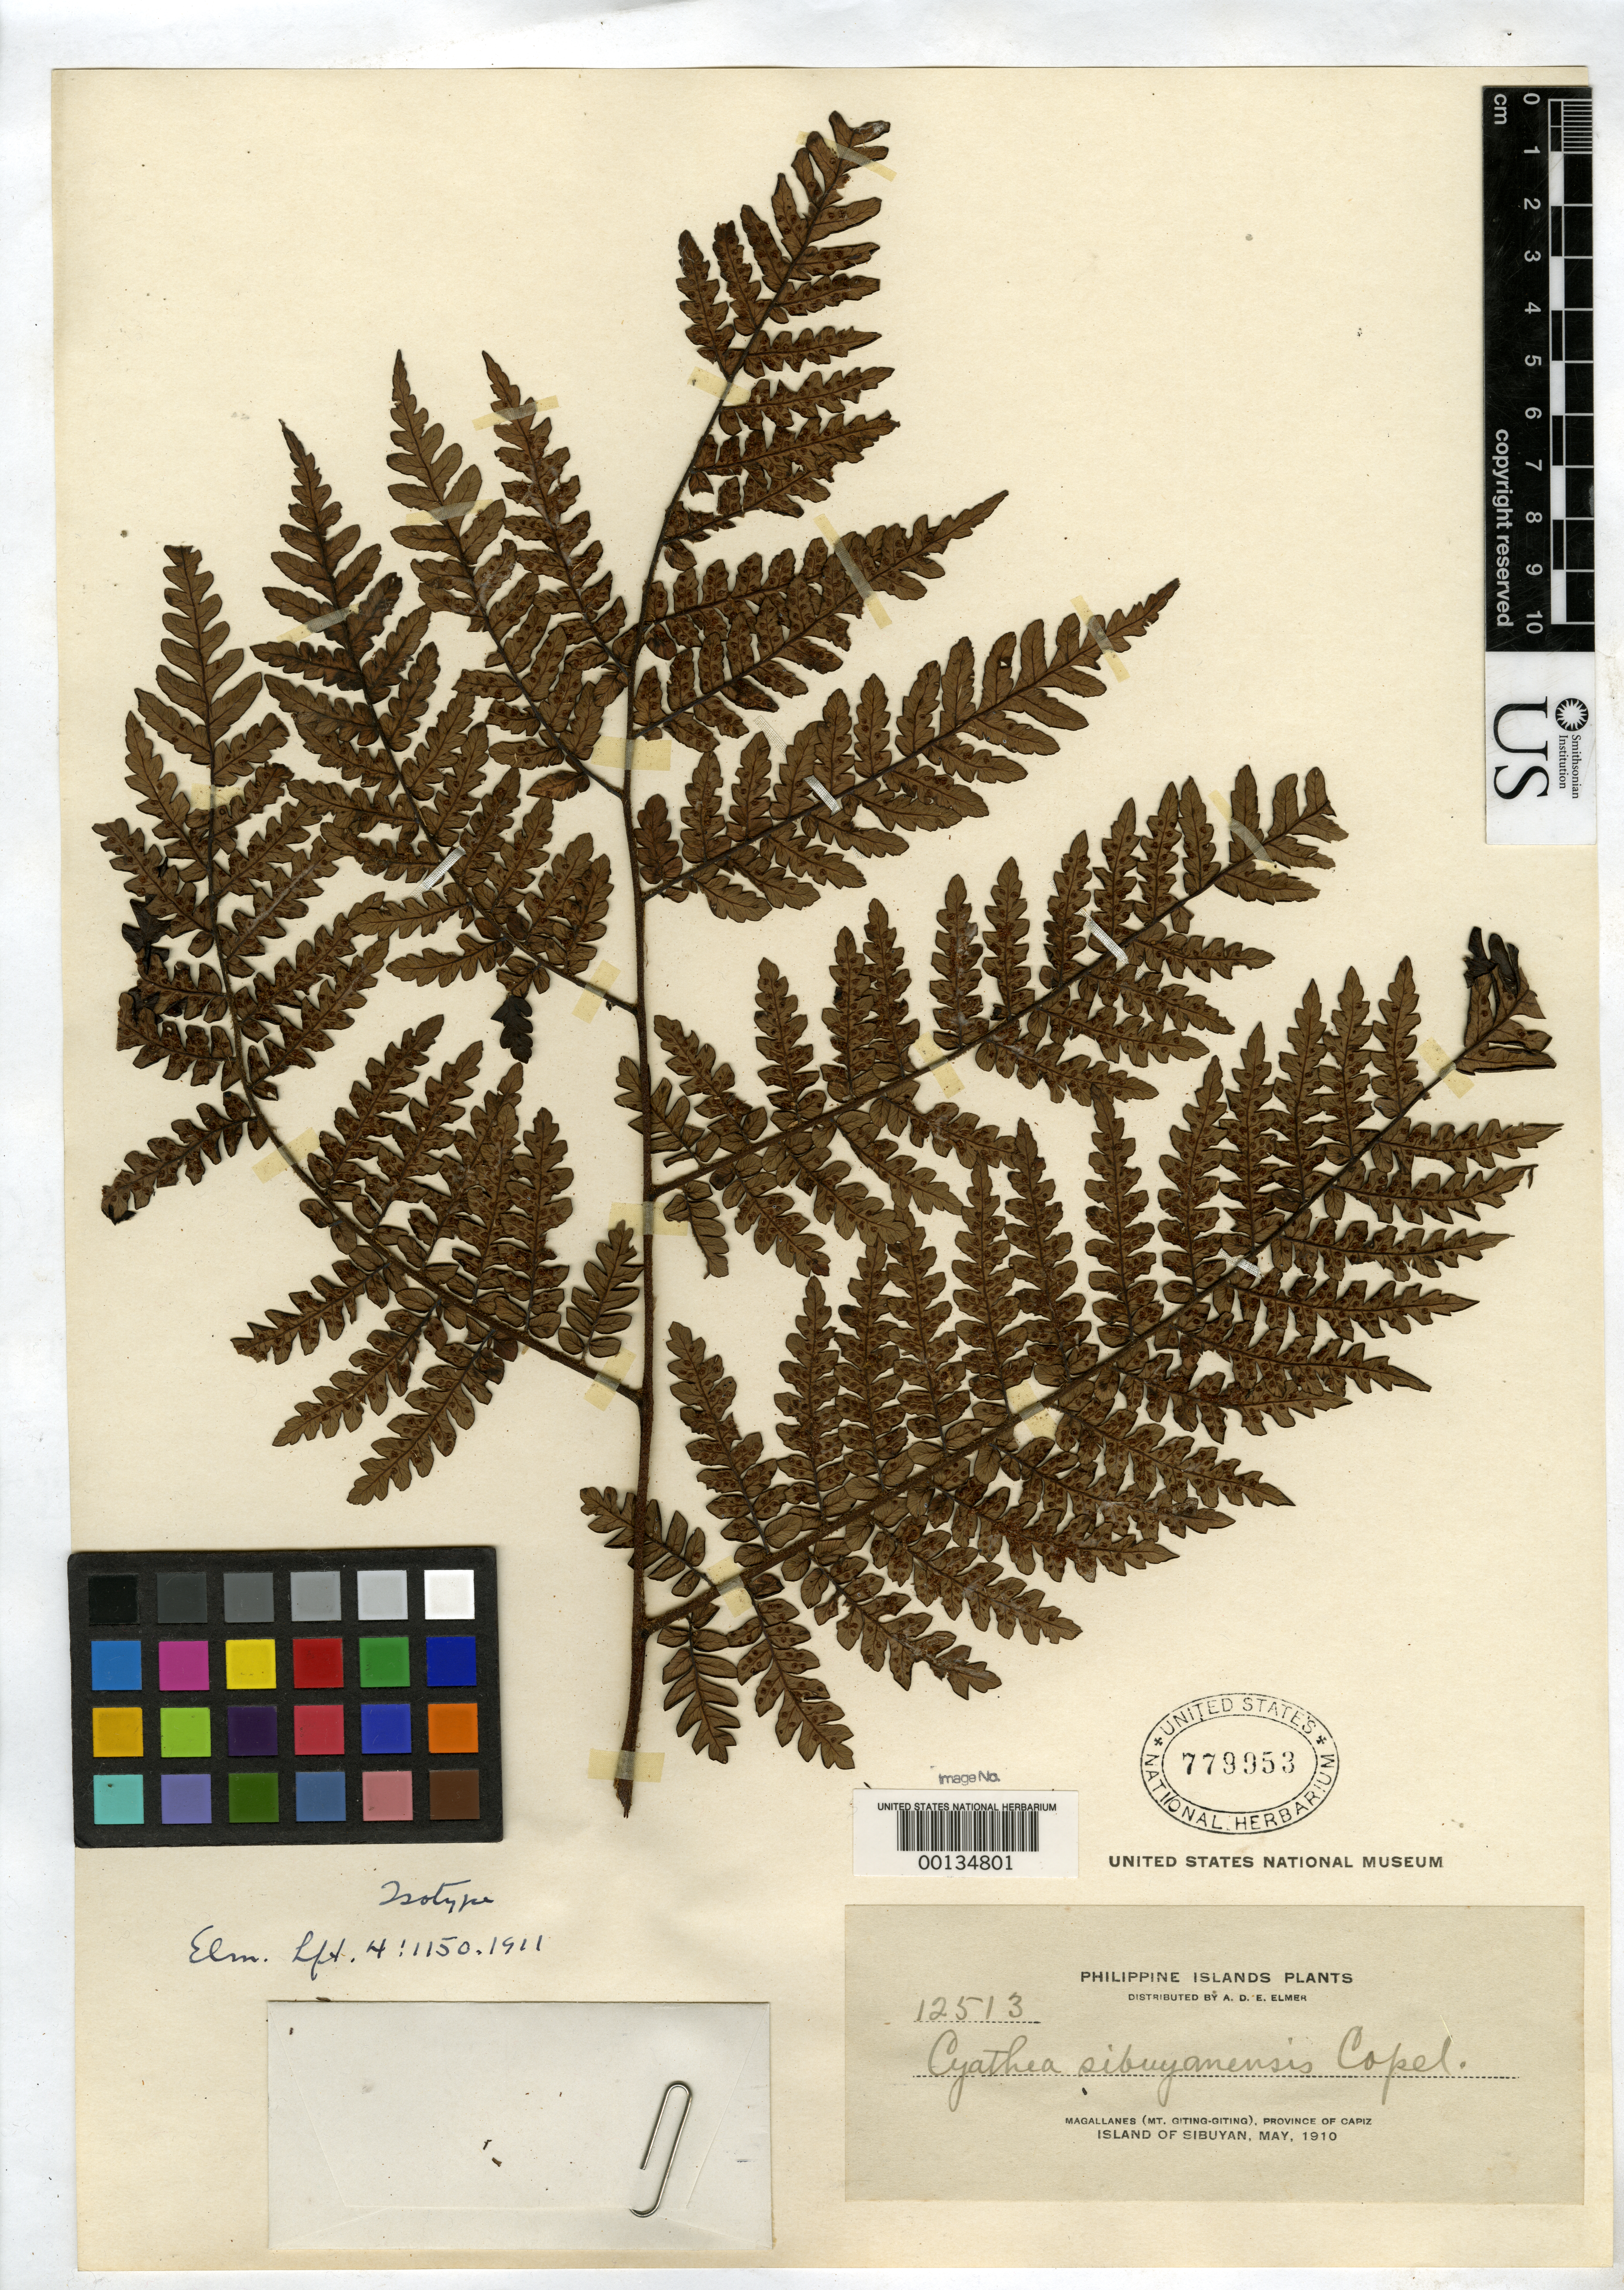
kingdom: Plantae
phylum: Tracheophyta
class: Polypodiopsida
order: Cyatheales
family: Cyatheaceae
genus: Cyathea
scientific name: Cyathea sibuyanensis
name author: Copel. in Elmer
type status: Isotype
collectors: A. D. E. Elmer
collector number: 12513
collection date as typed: May 1910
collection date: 1910-05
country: Philippines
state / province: Mimaropa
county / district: Romblon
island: Sibuyan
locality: Magallanes, Mt. Giting-Giting.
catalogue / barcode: US 779953